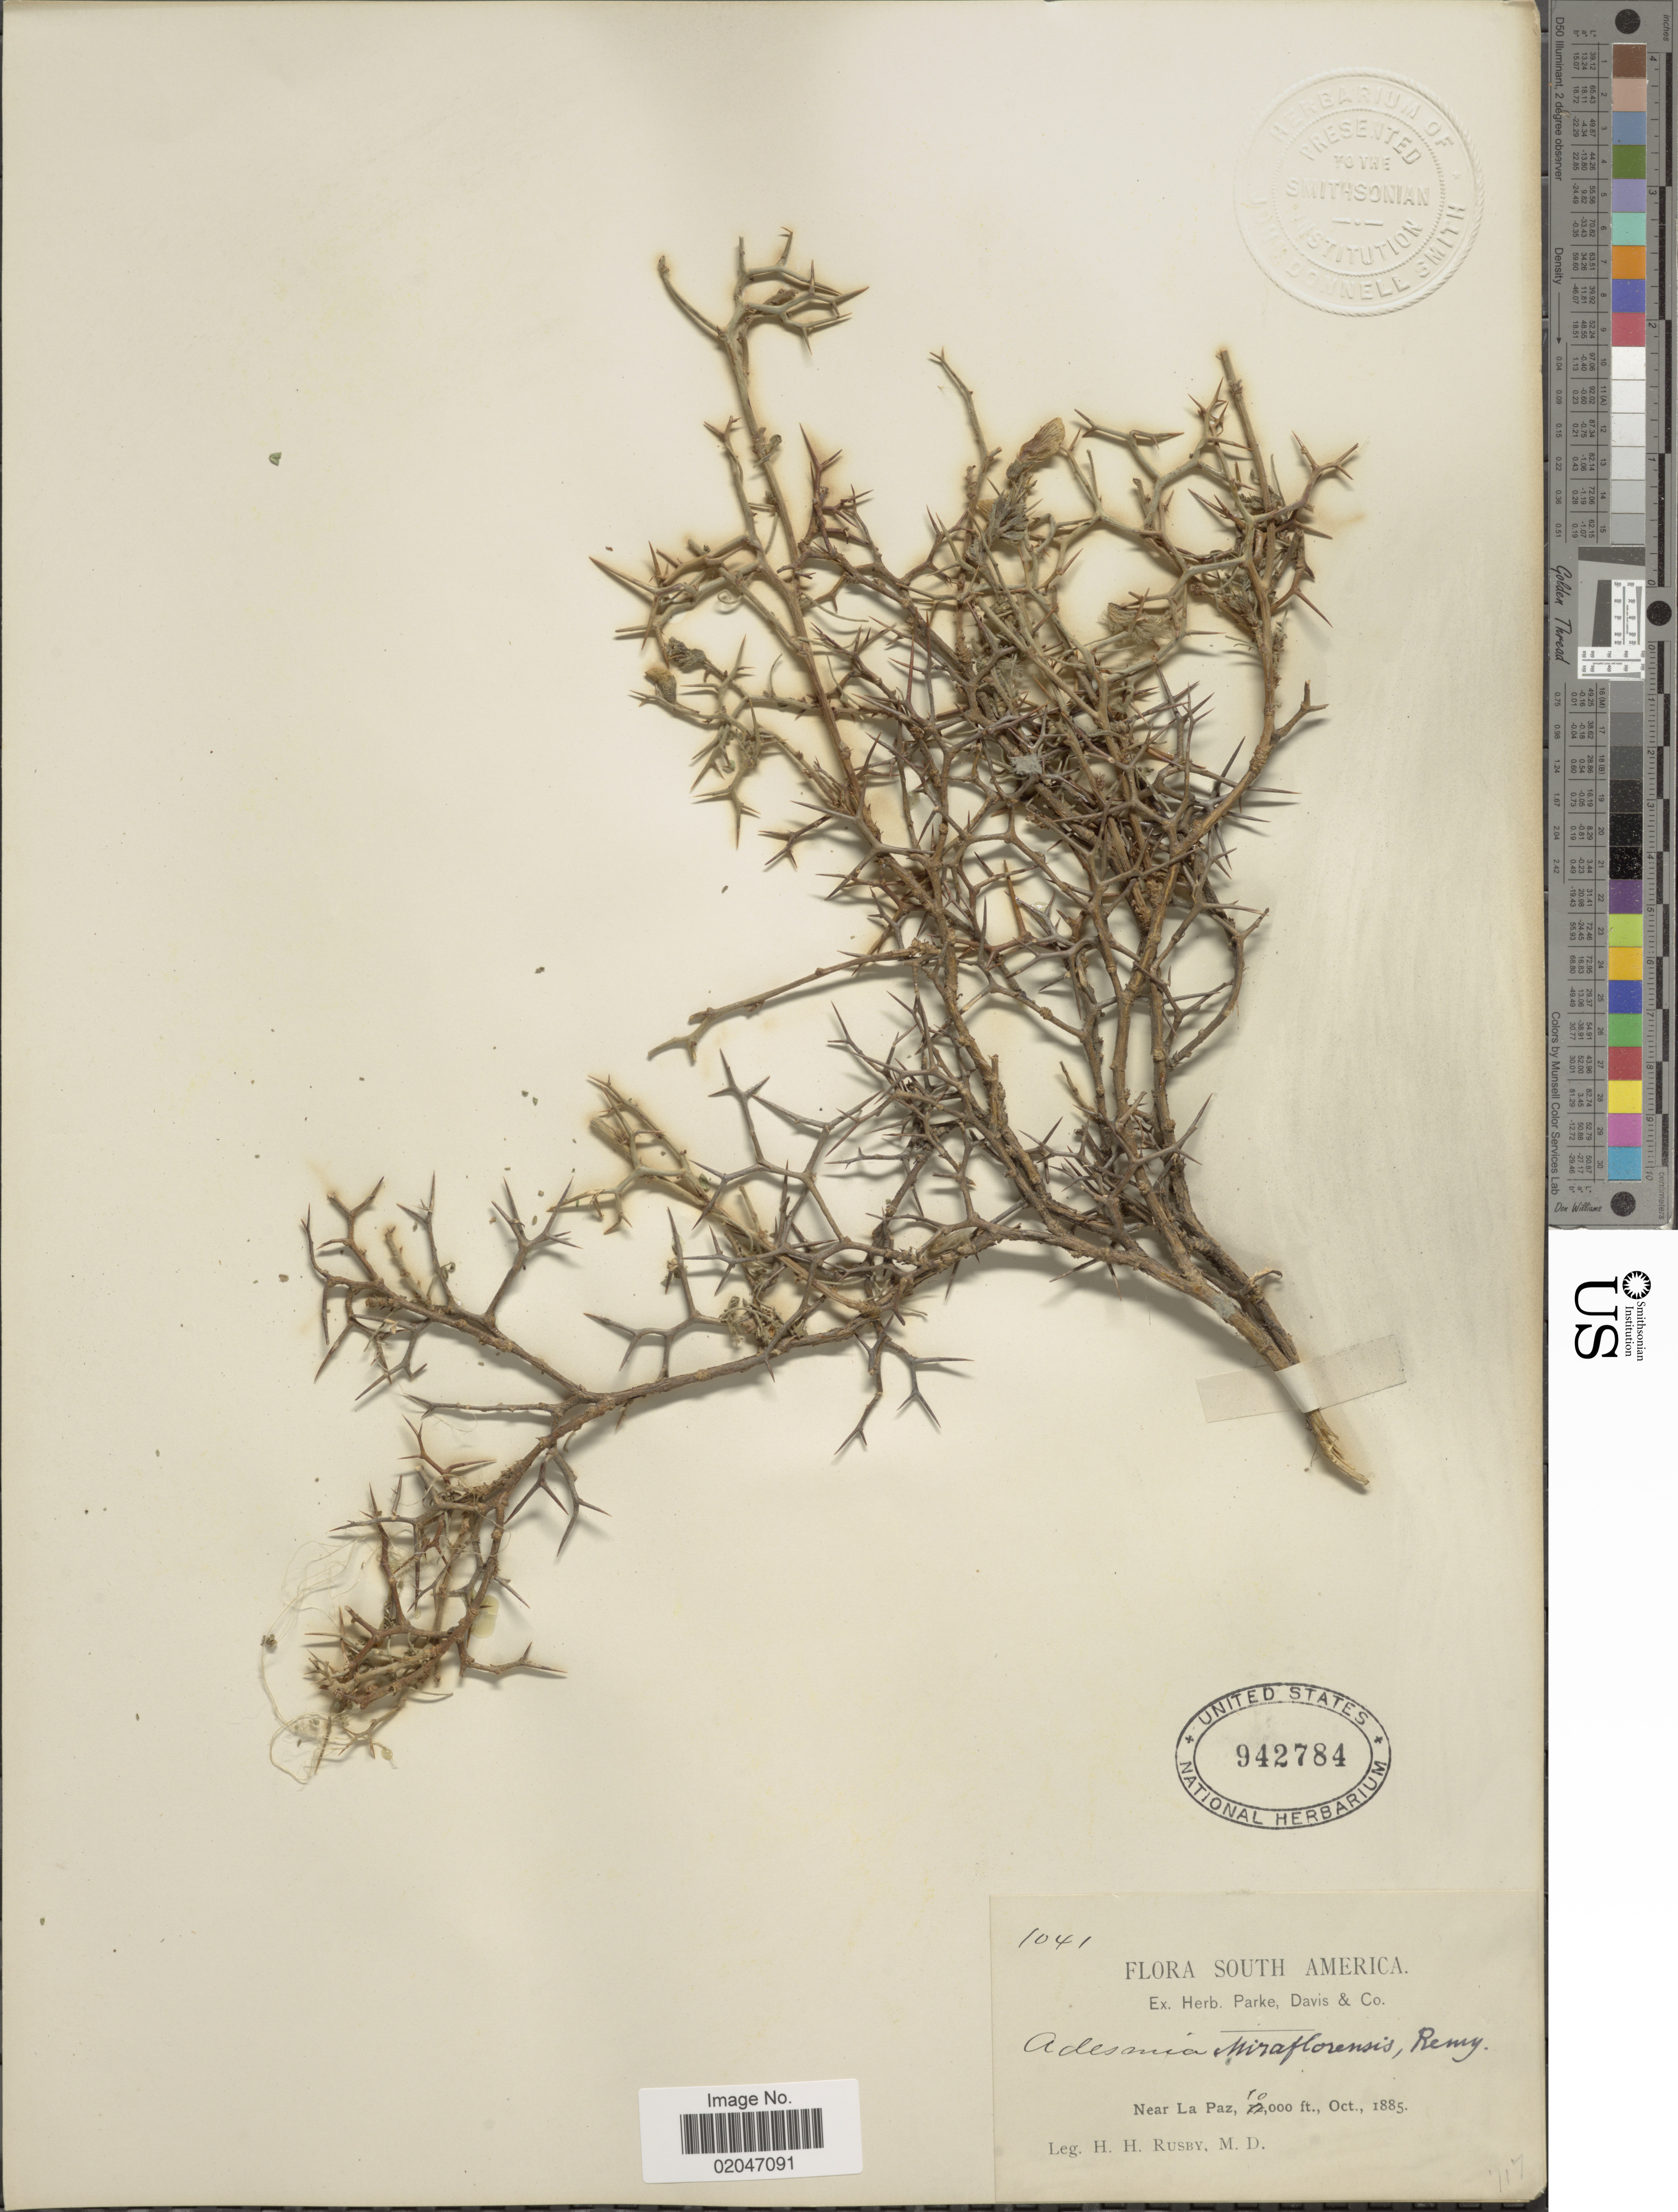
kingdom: Plantae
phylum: Tracheophyta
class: Magnoliopsida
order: Fabales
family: Fabaceae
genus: Adesmia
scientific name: Adesmia miraflorensis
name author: Remy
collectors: H. H. Rusby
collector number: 1041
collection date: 1885-10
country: Bolivia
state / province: La Paz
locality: Near La Paz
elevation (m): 3048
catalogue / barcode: US 942784